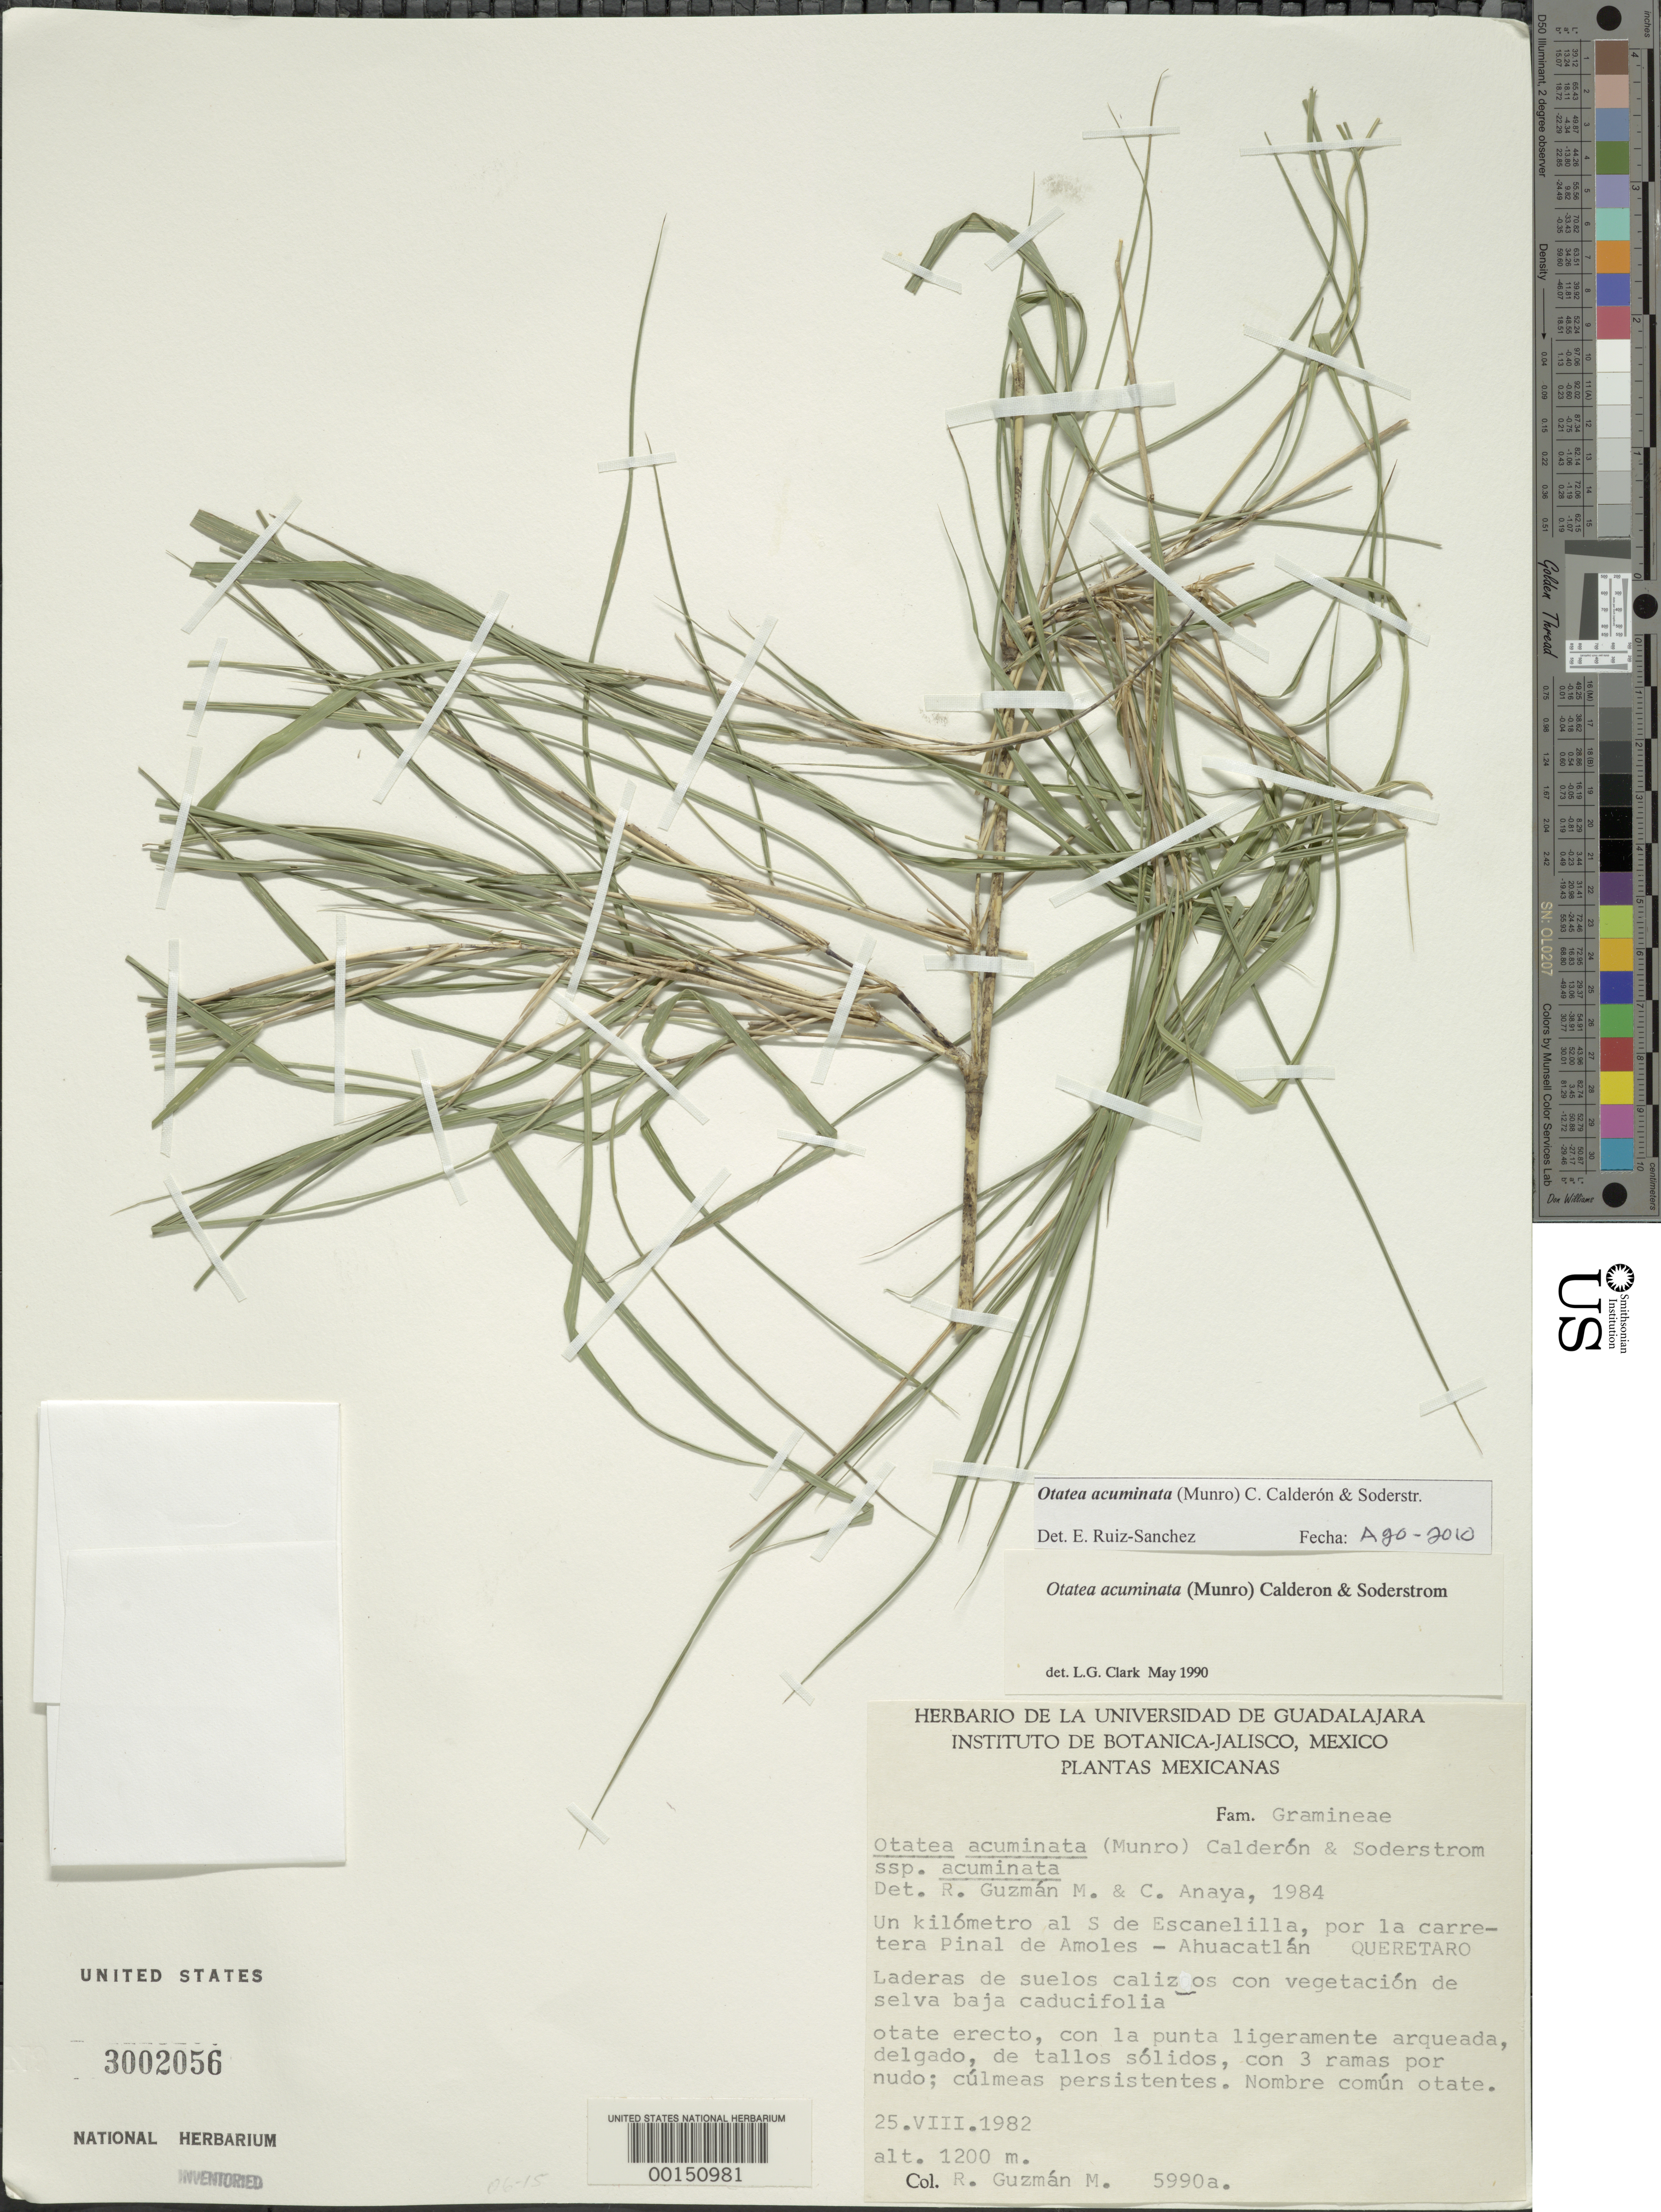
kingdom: Plantae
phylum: Tracheophyta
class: Liliopsida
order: Poales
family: Poaceae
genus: Otatea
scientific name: Otatea acuminata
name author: (Munro) C. E. Calderón & Soderstr.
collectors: R. Guzman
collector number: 5990 A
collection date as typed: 25 Aug 1982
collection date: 1982-08-25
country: Mexico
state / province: Querétaro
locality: Ahucatlan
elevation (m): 1200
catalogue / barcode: US 3002056